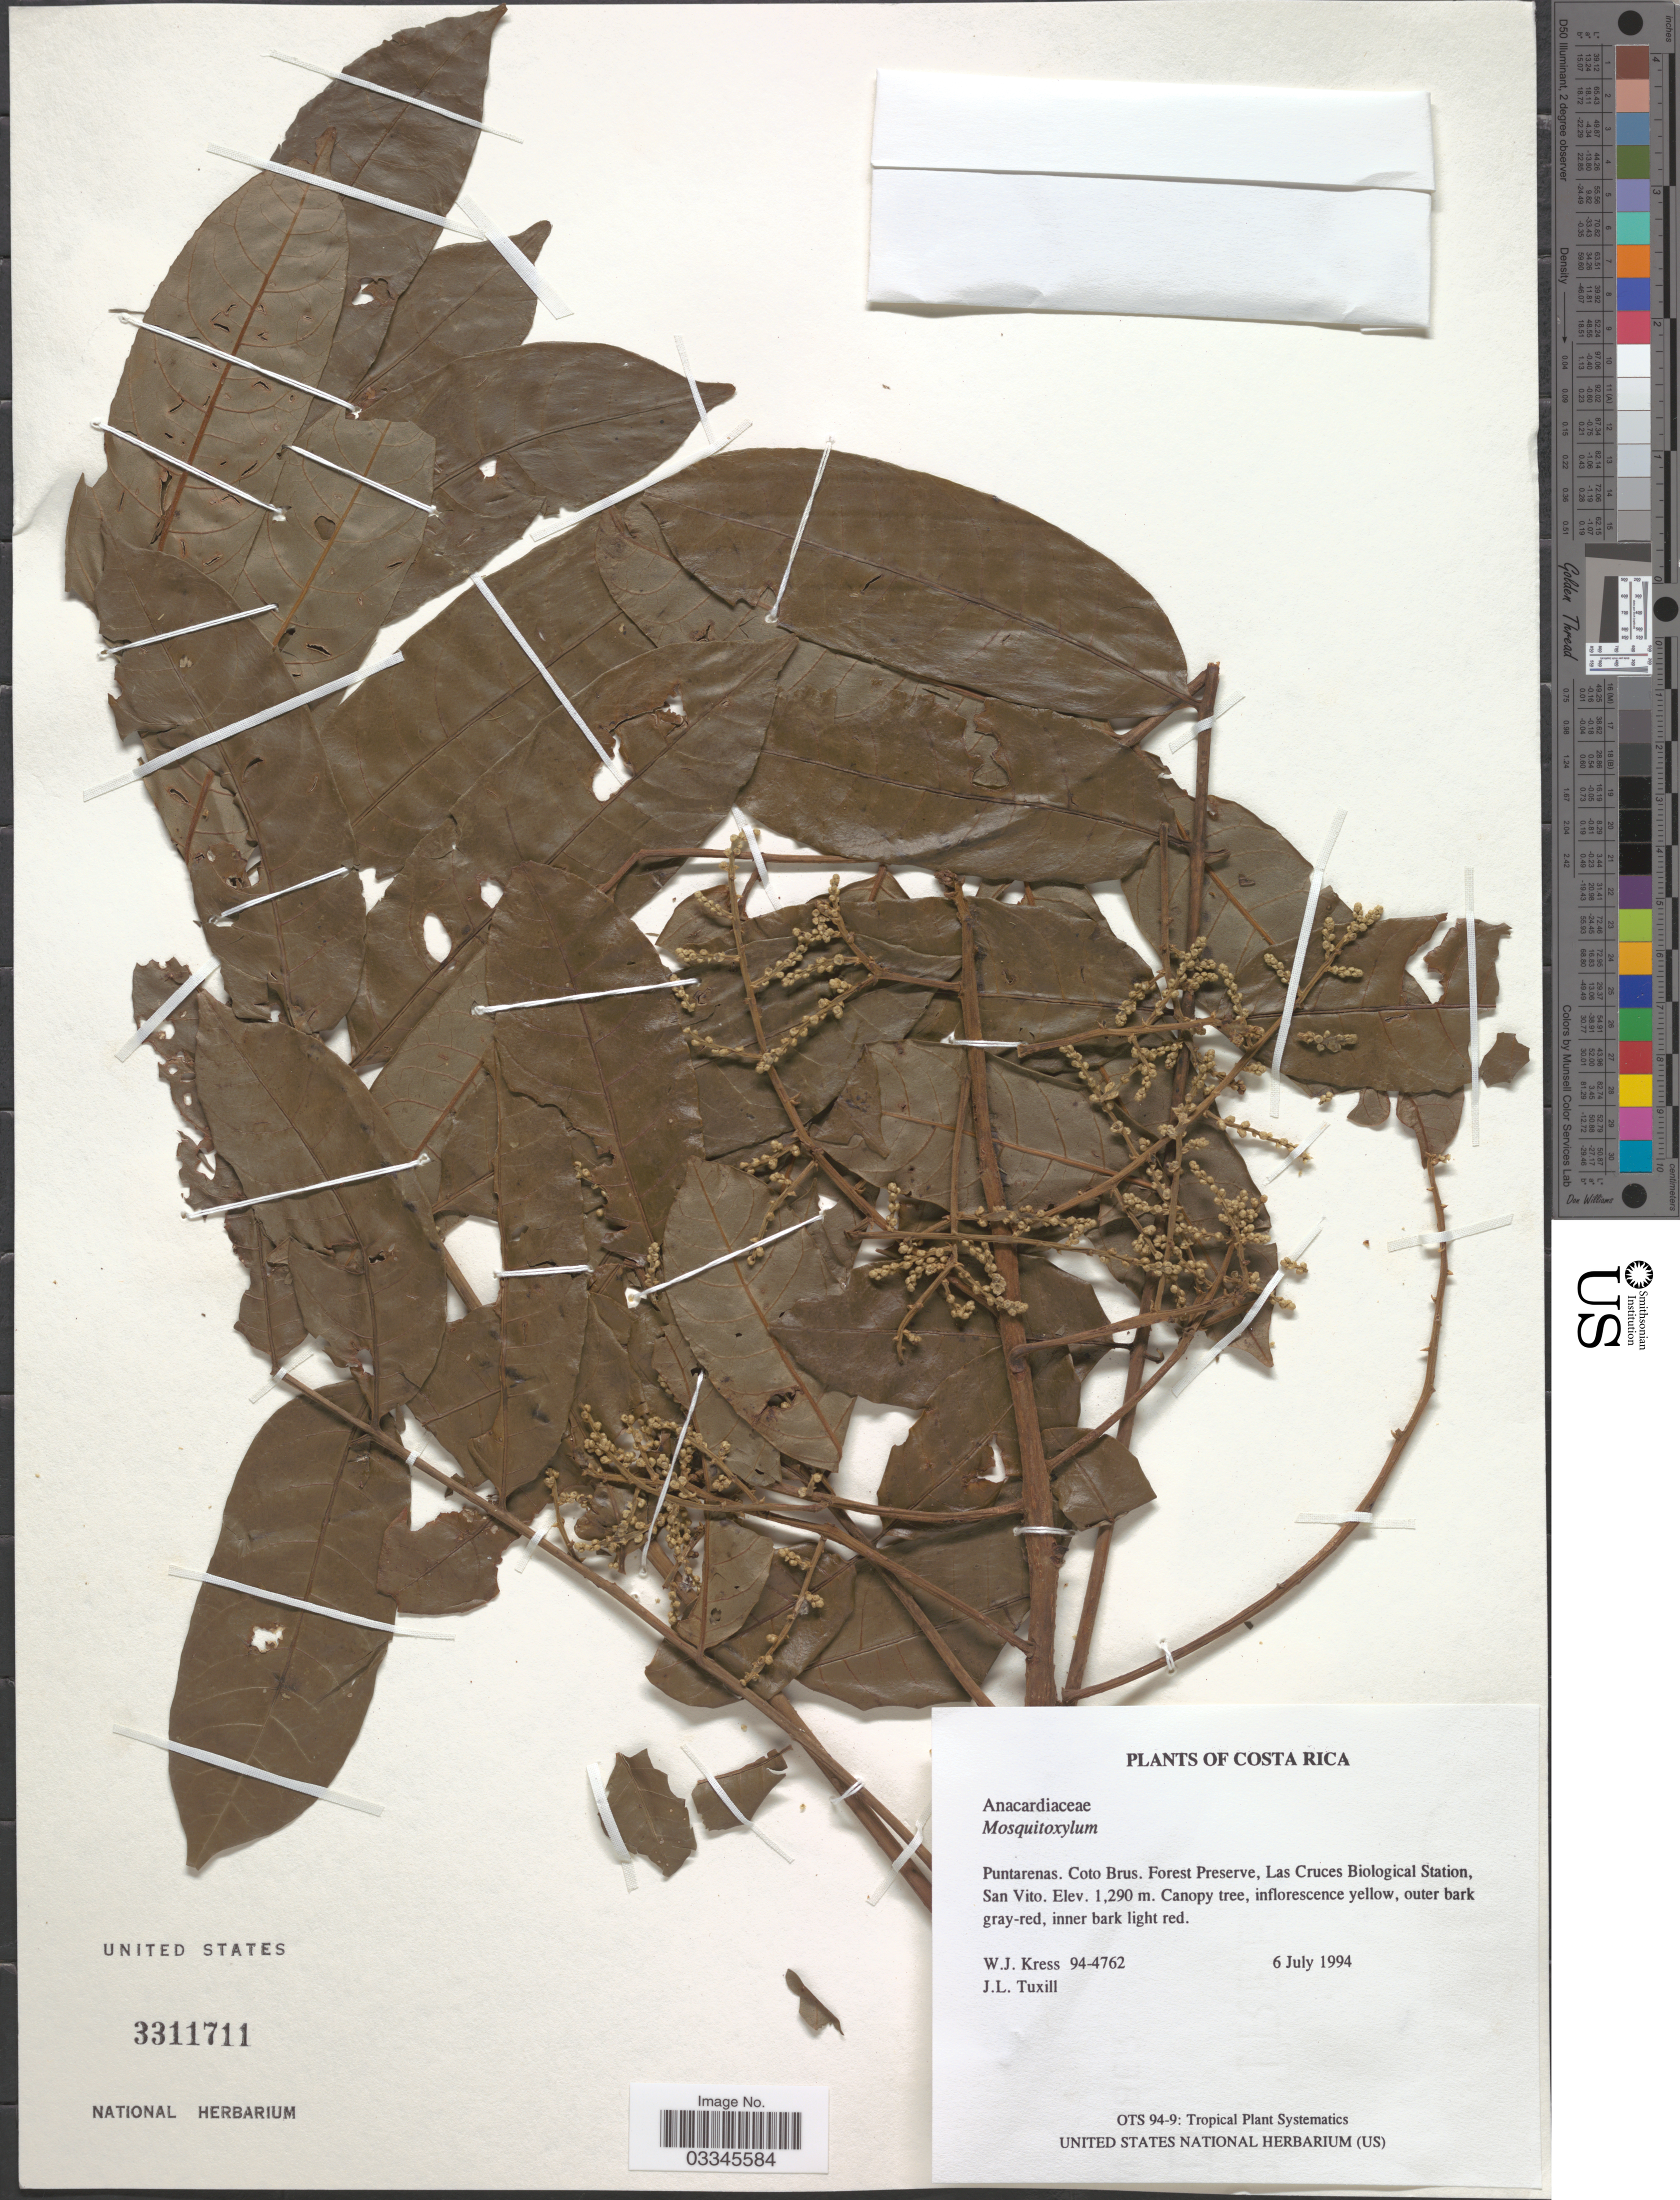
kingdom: Plantae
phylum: Tracheophyta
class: Magnoliopsida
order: Sapindales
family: Anacardiaceae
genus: Mosquitoxylum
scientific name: Mosquitoxylum jamaicense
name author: Krug & Urb.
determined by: Mitchell, John D.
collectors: W. J. Kress & J. L. Tuxill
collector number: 94-4762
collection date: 1994-07-06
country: Costa Rica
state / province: Puntarenas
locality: Coto Brus. Forest Preserve. Las Cruces Biological Reserve. San Vito.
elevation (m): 1290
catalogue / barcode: US 3311711